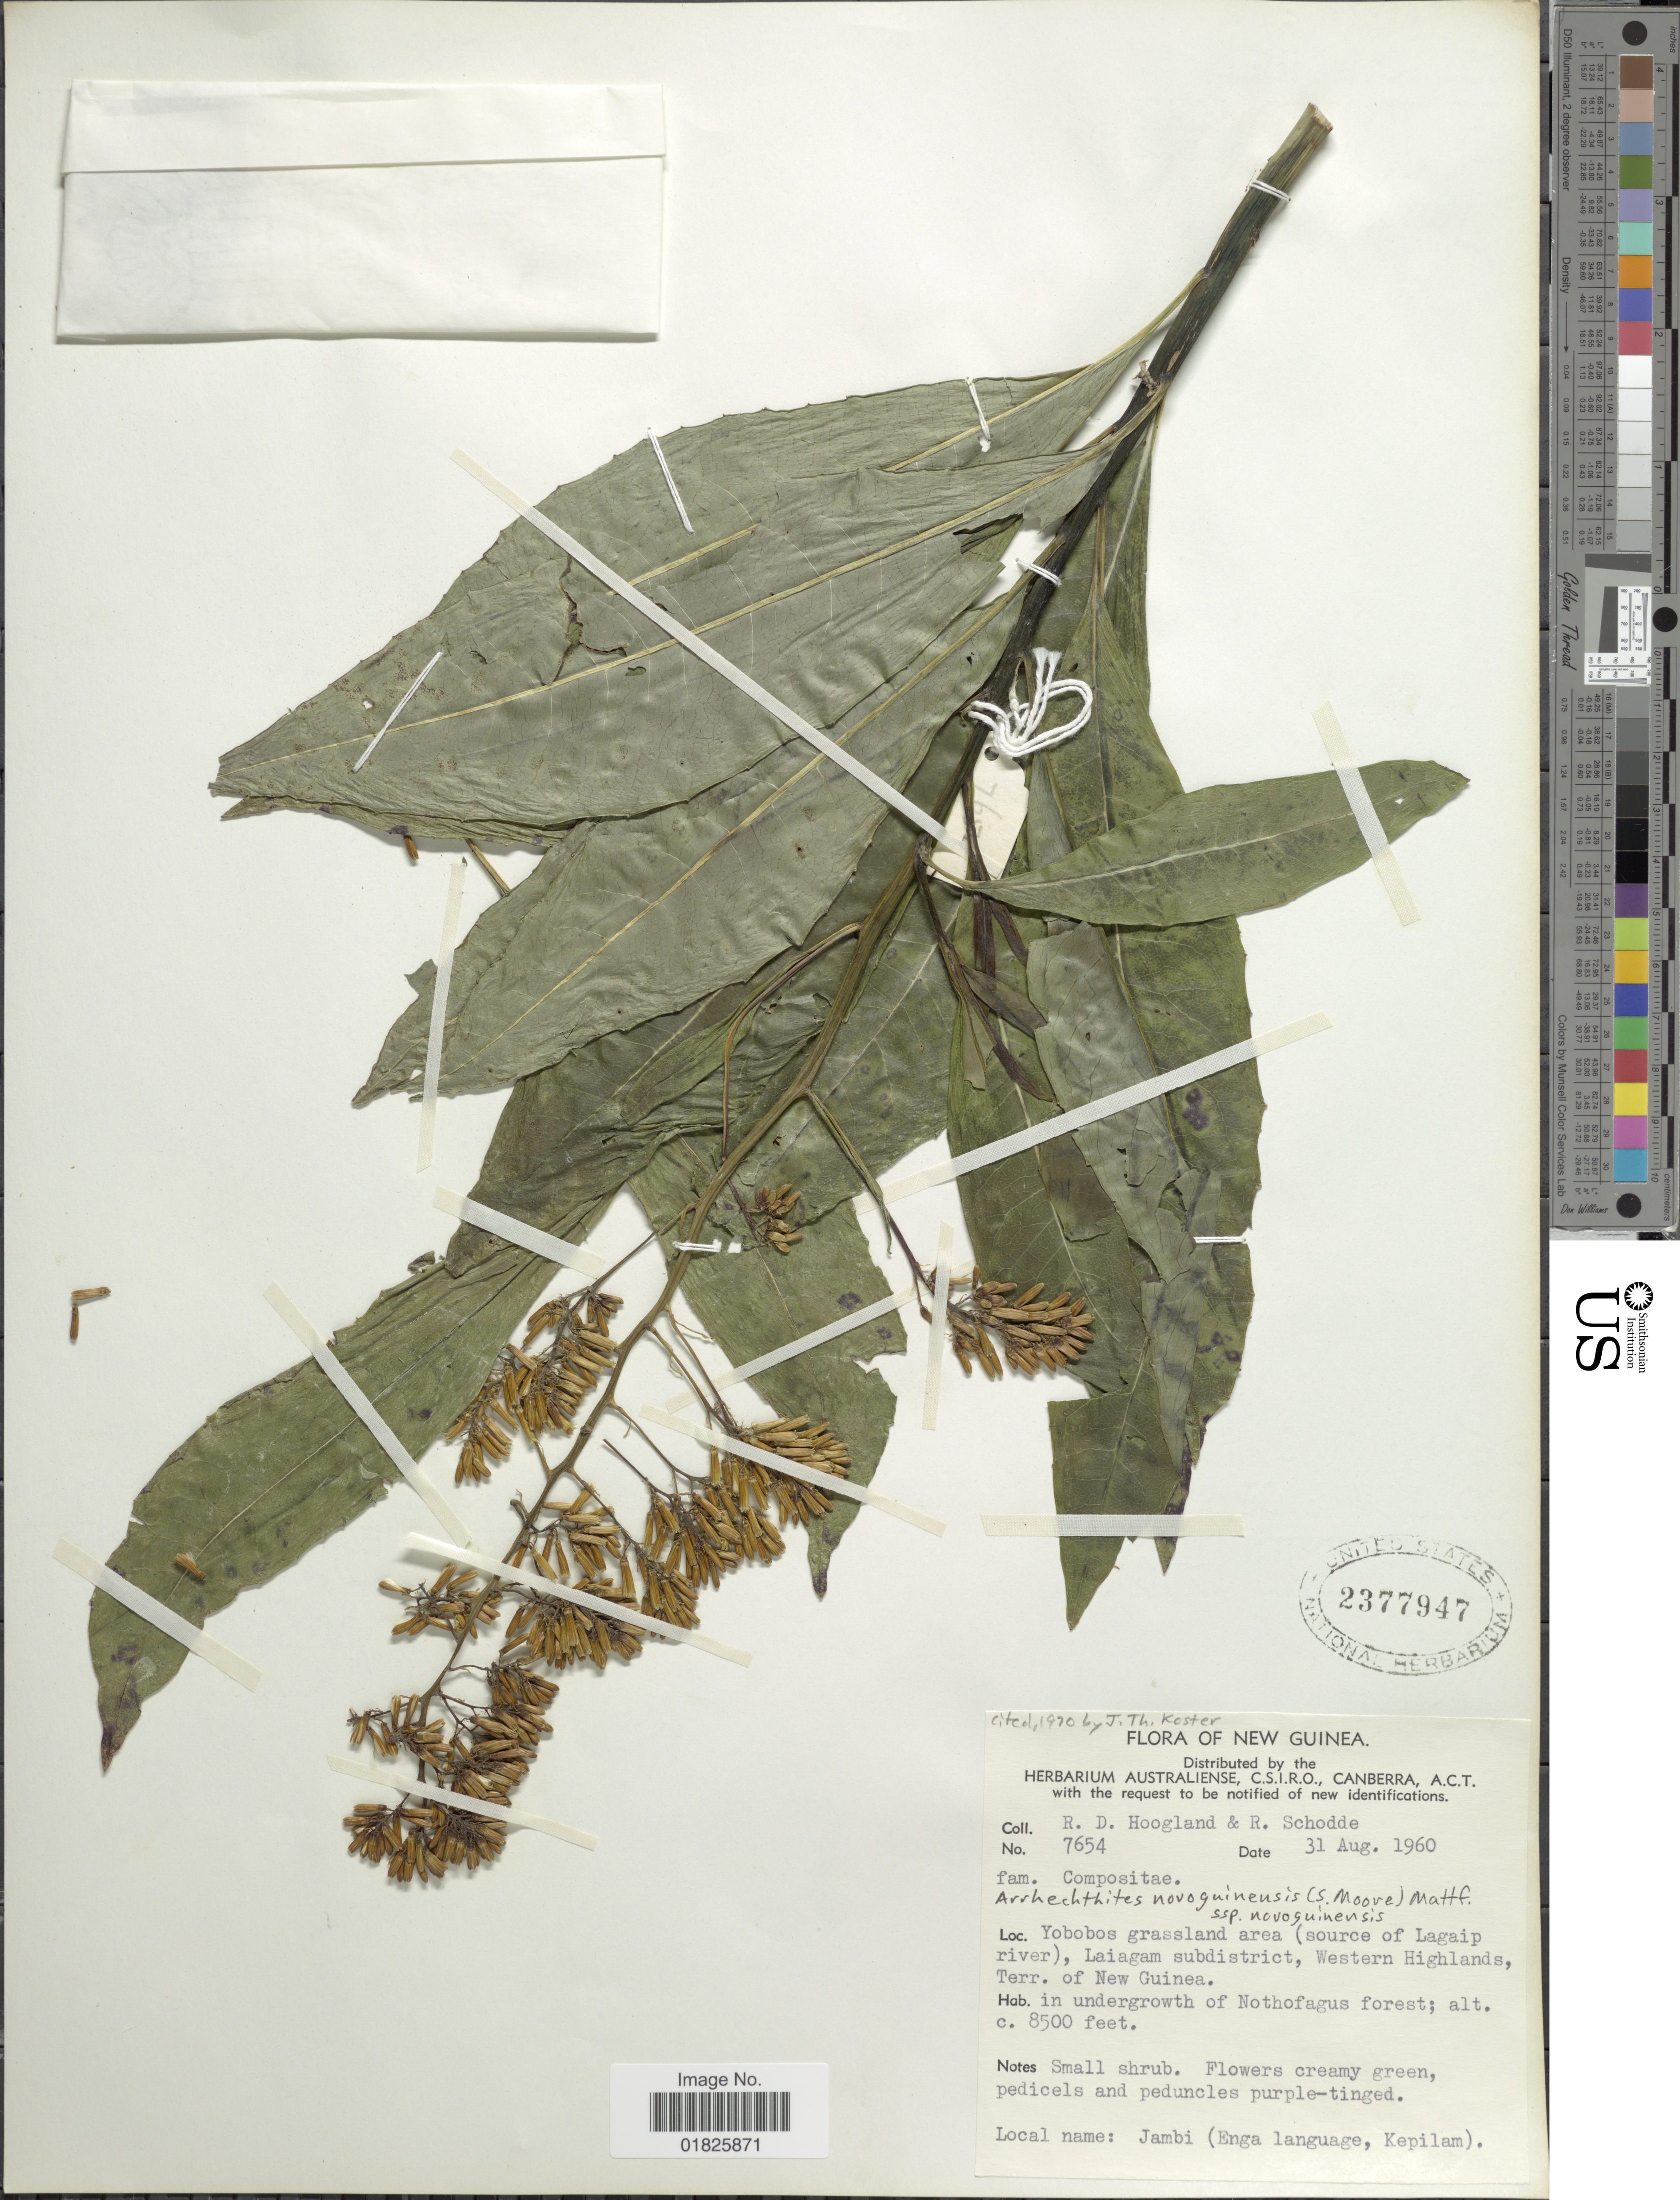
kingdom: Plantae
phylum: Tracheophyta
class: Magnoliopsida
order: Asterales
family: Asteraceae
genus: Arrhenechthites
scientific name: Arrhenechthites novoguineensis subsp. novoguineensis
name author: (S. Moore) Mattf.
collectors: R. D. Hoogland & R. Schodde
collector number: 7654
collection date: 1960-08-31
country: Papua New Guinea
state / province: Western Highlands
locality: Terr. New Guinea, Yobobos grassland area (source of Lagaip river), Laiagam subdistrict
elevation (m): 2591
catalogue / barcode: US 2377947